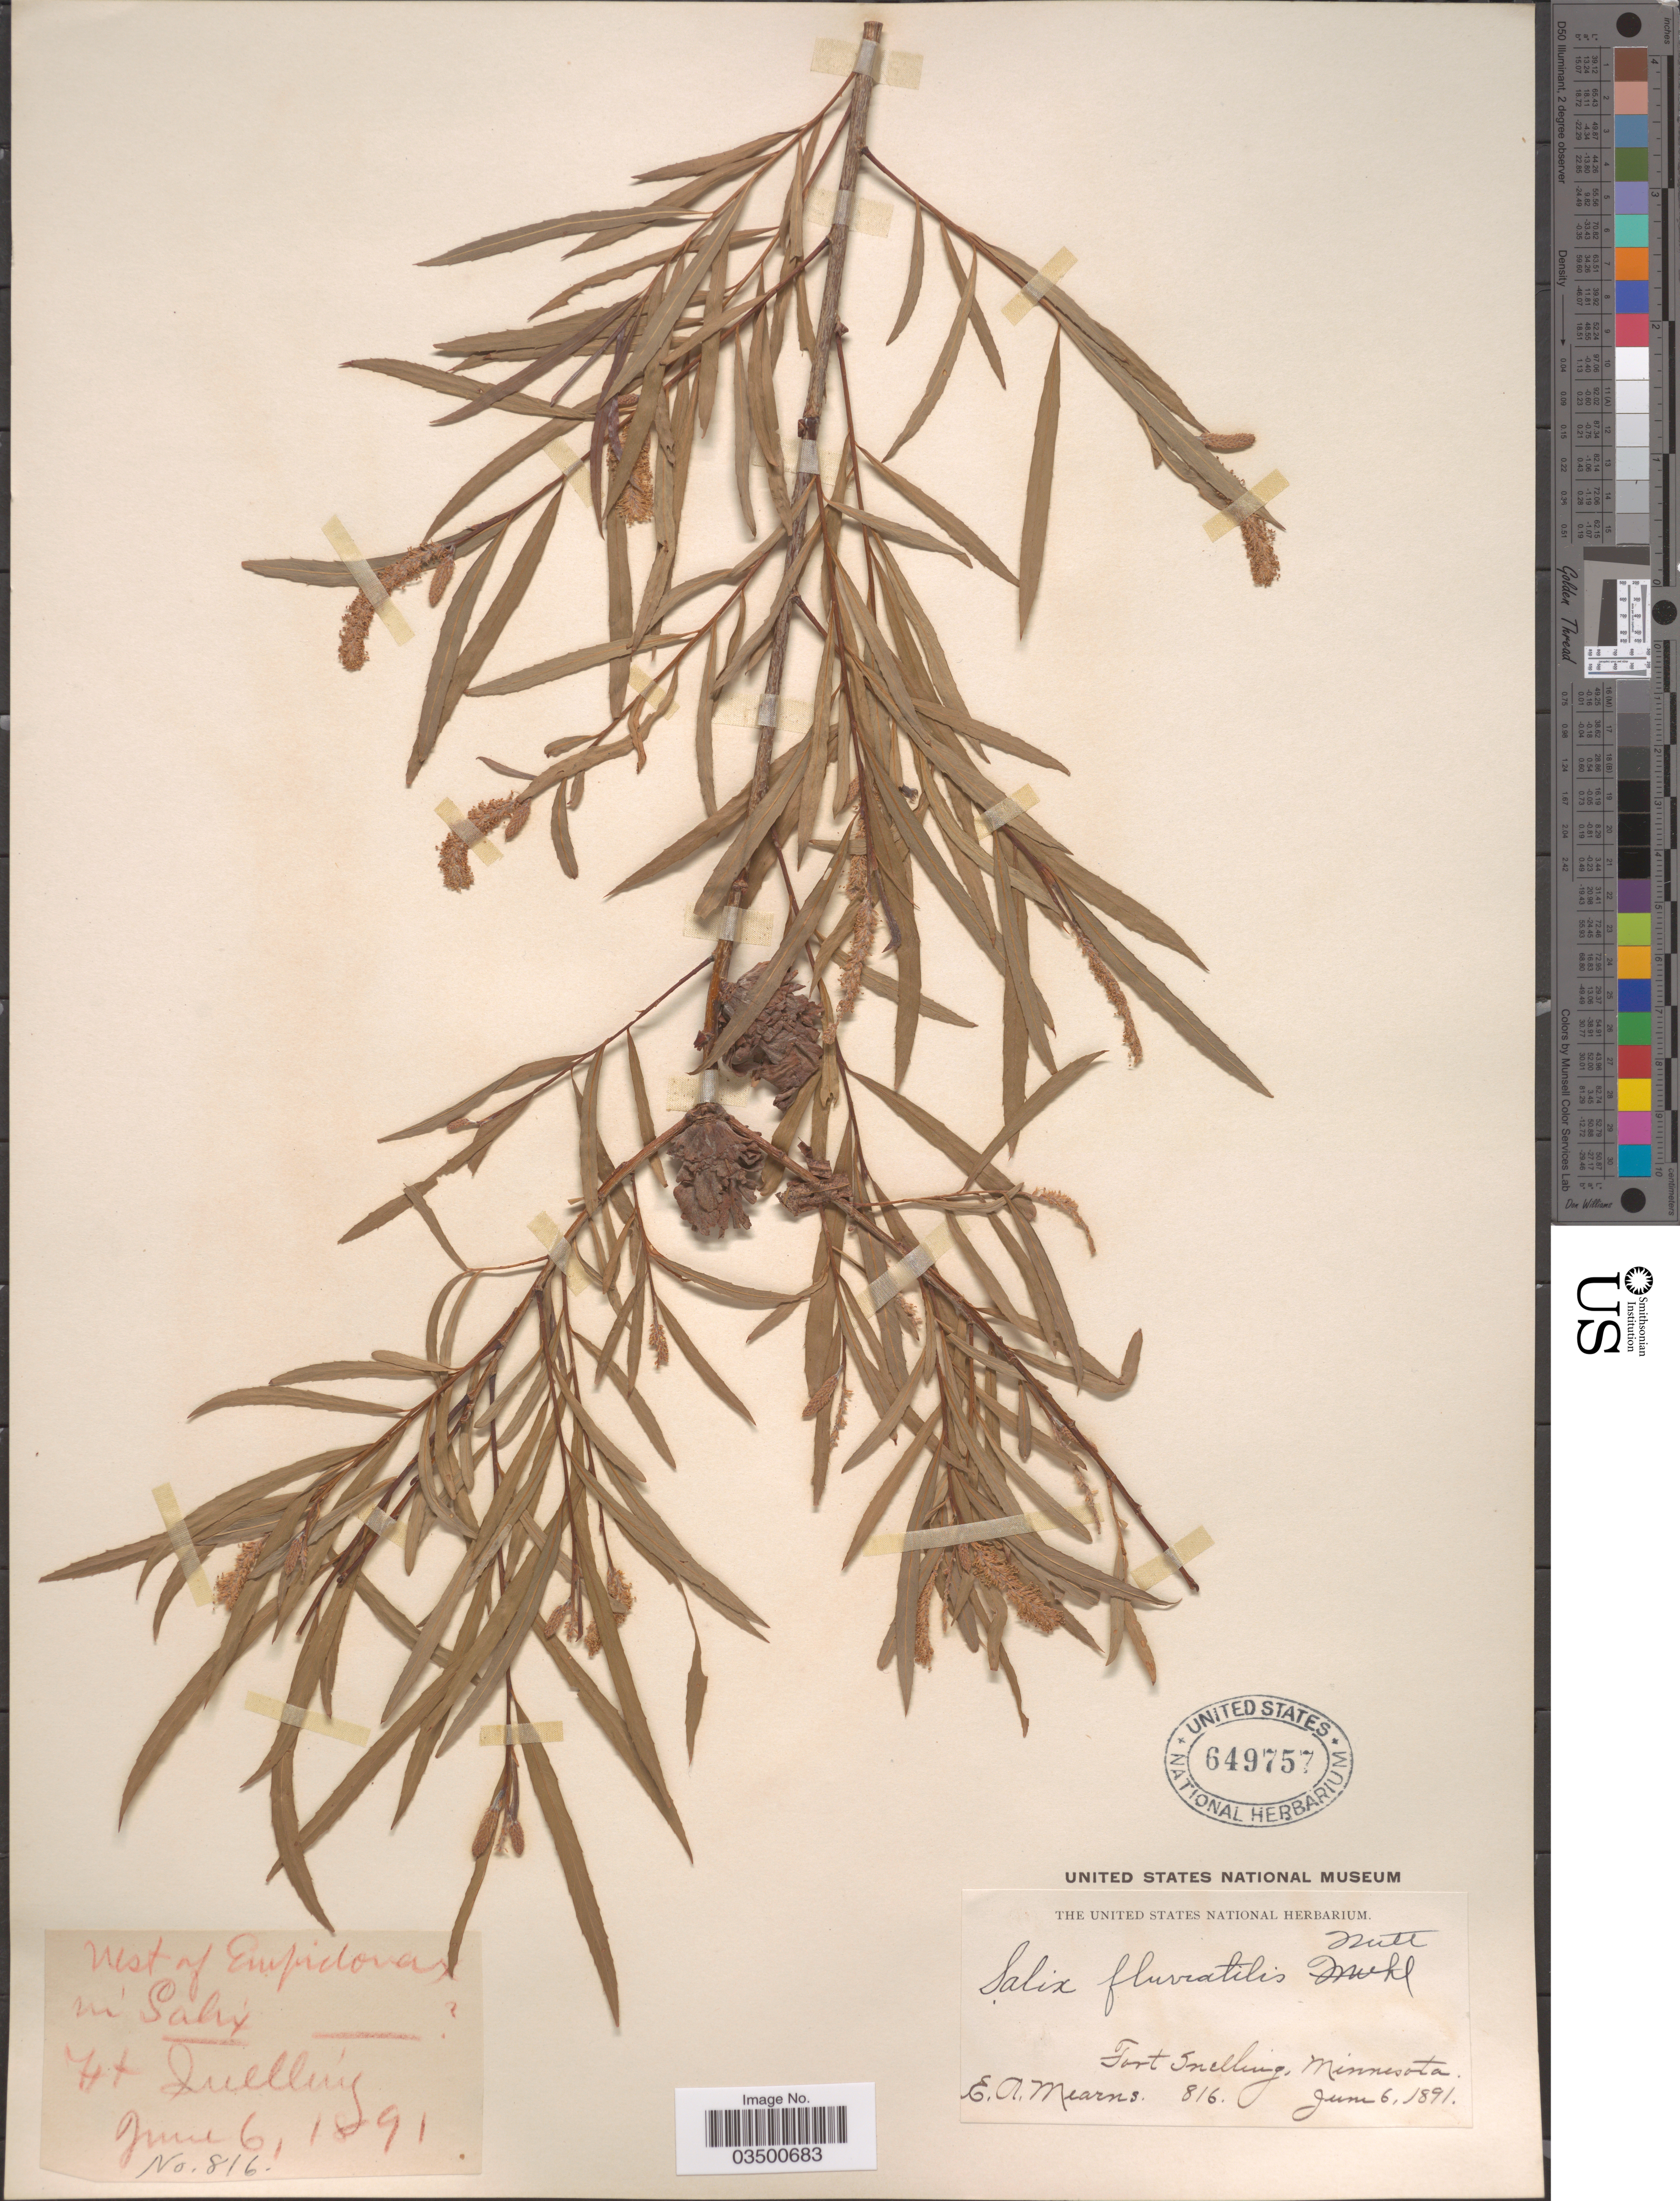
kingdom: Plantae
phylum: Tracheophyta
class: Magnoliopsida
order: Malpighiales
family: Salicaceae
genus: Salix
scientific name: Salix interior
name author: Rowlee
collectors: E. A. Mearns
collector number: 816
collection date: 1891-06-06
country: United States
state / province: Minnesota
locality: Fort Snelling.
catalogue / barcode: US 649757